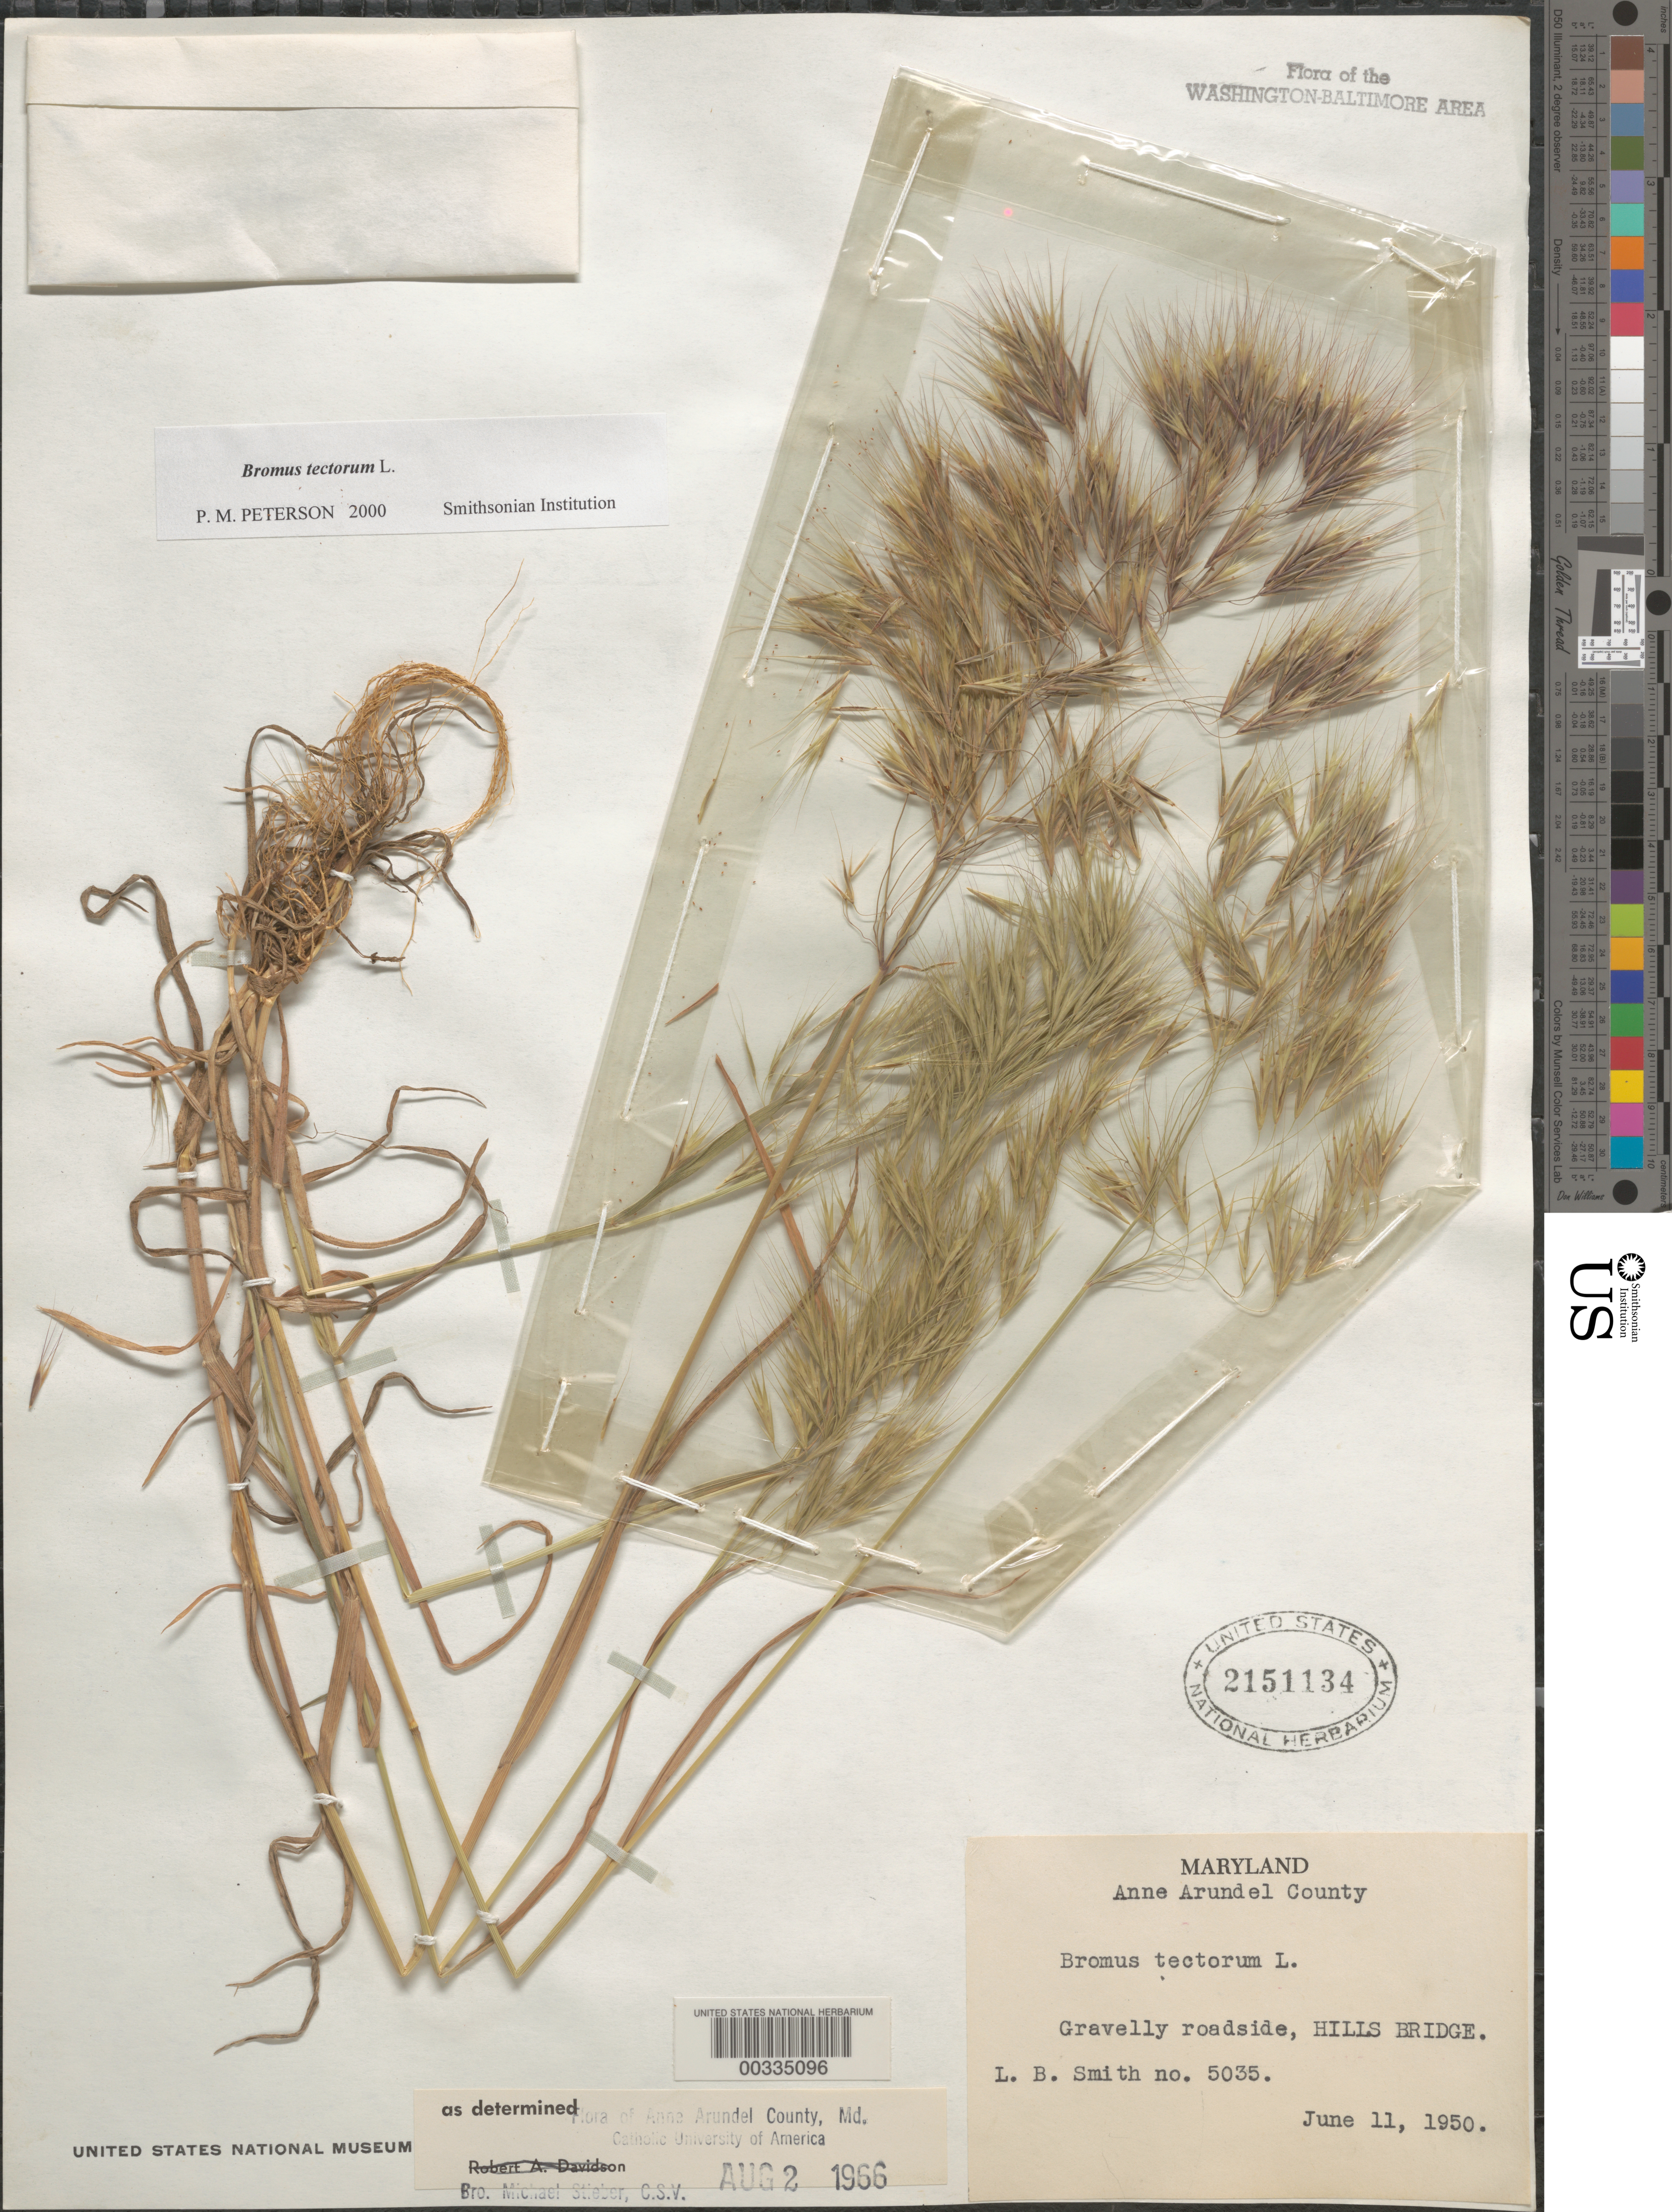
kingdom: Plantae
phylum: Tracheophyta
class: Liliopsida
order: Poales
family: Poaceae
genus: Bromus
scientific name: Bromus tectorum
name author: L.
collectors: L. Smith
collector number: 5035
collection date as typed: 11 Jun 1950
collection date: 1950-06-11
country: United States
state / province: Maryland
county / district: Anne Arundel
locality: Hills Bridge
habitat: Gravelly roadside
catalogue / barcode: US 2151134